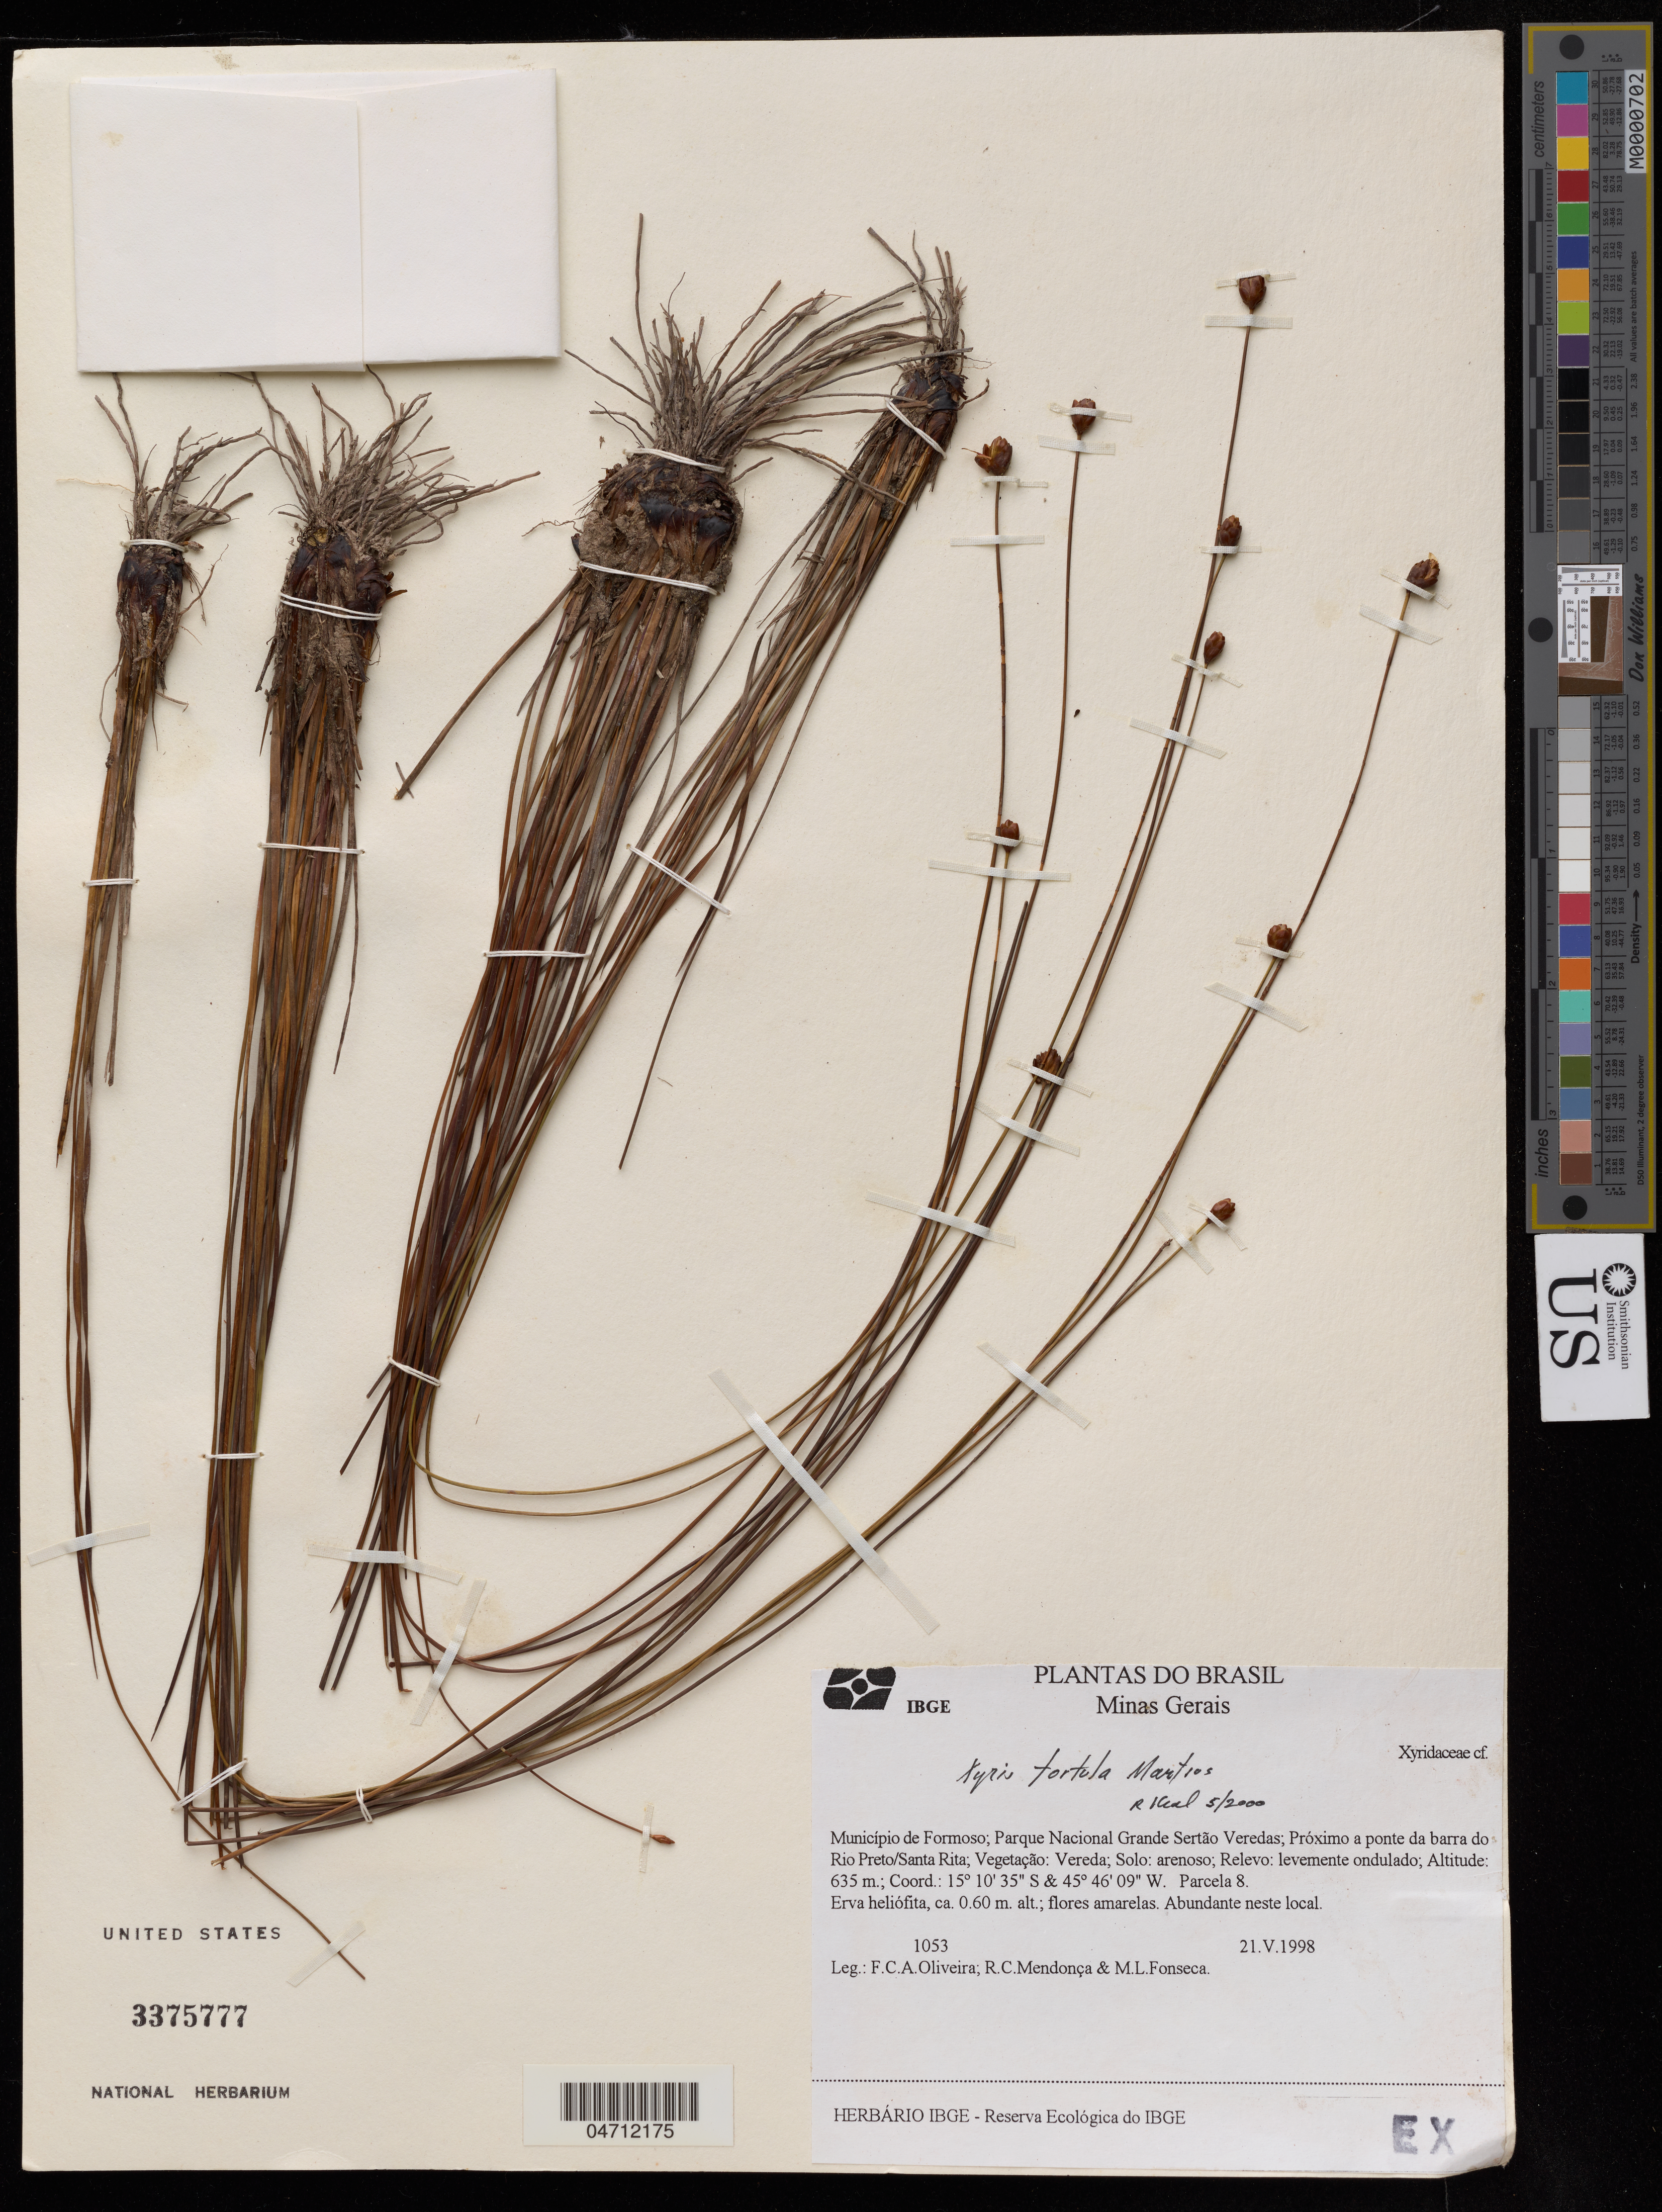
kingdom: Plantae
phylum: Tracheophyta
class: Liliopsida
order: Poales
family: Xyridaceae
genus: Xyris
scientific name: Xyris tortula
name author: Mart.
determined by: Kral, Robert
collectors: F. C. A. Oliveira, F. R. Mendonca & M. Fonseca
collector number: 1053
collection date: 1998-05-21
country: Brazil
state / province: Minas Gerais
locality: Município de Formosa; Parque Nacional Grande Sertão Veredas; Próximo a ponte da barra do Rio Preto/ Santa Rita. Parcela 8.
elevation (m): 635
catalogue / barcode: US 3375777